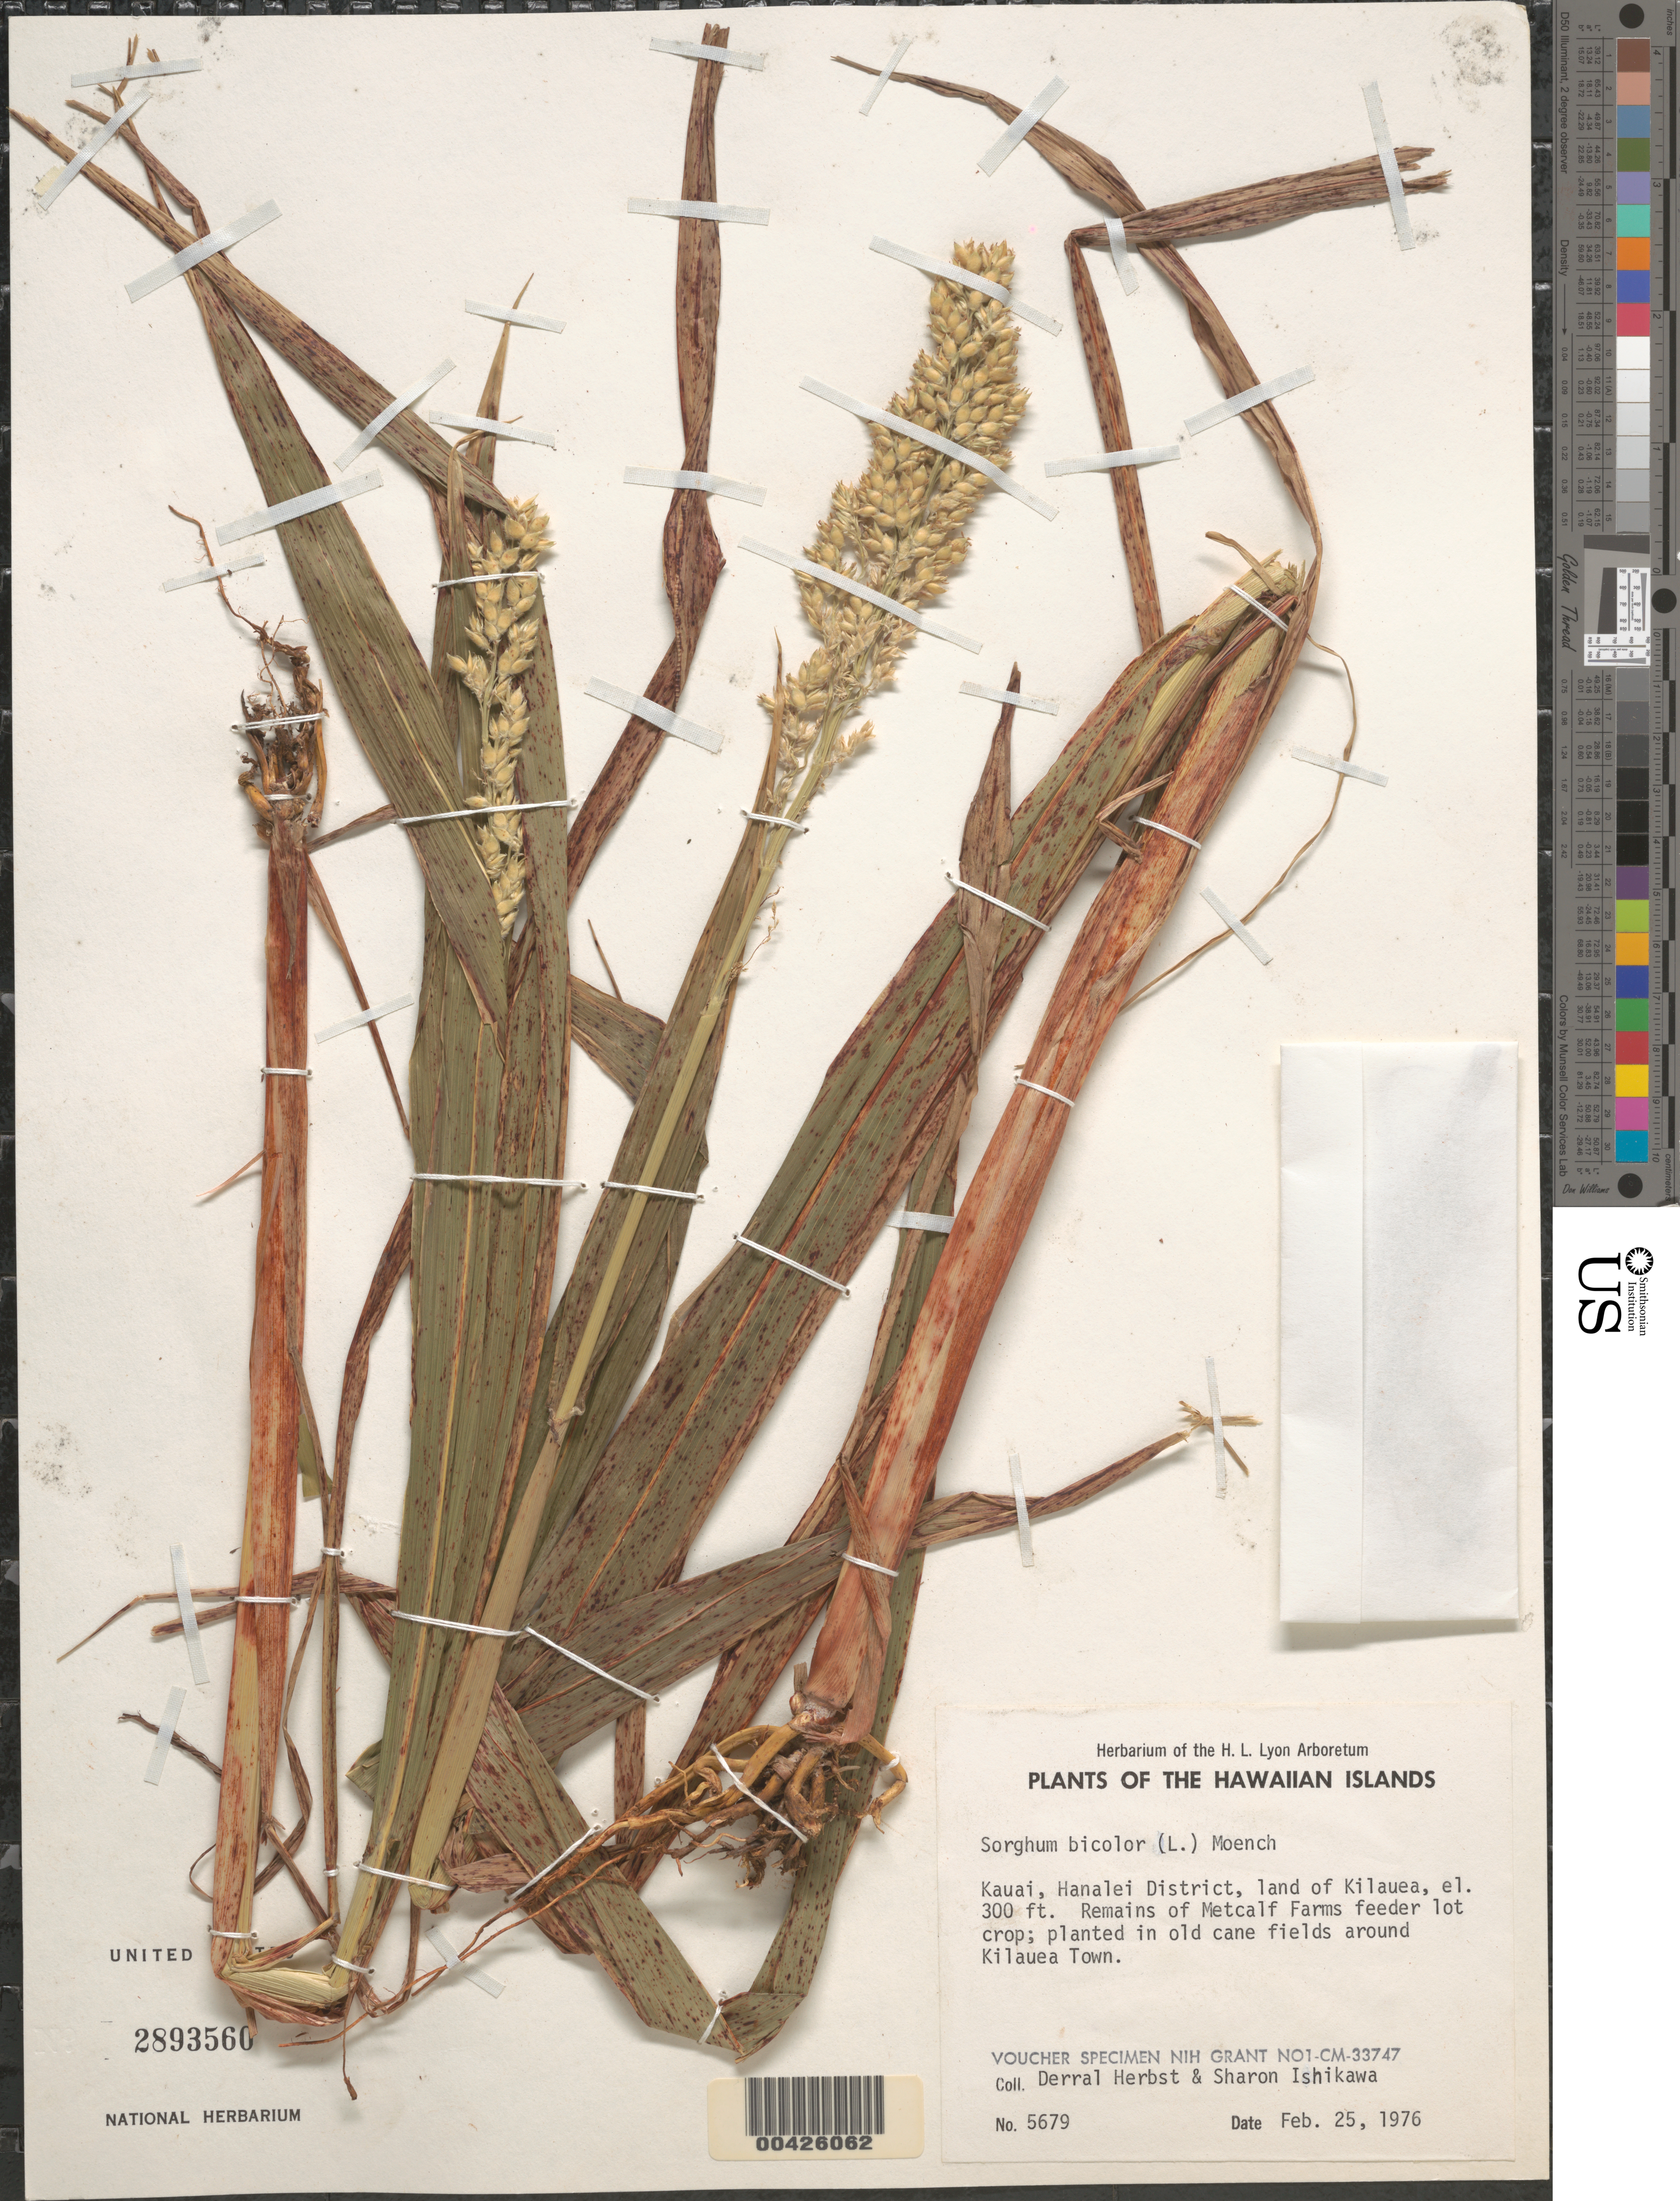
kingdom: Plantae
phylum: Tracheophyta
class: Liliopsida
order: Poales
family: Poaceae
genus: Sorghum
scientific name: Sorghum bicolor subsp. bicolor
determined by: Faccenda, K.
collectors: D. R. Herbst & S. Ishikawa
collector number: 5679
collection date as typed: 25 Feb 1976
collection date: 1976-02-25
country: United States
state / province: Hawaii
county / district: Kauai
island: Kaua'i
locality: Hanalei District, land of Kilauea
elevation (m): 91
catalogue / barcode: US 2893560